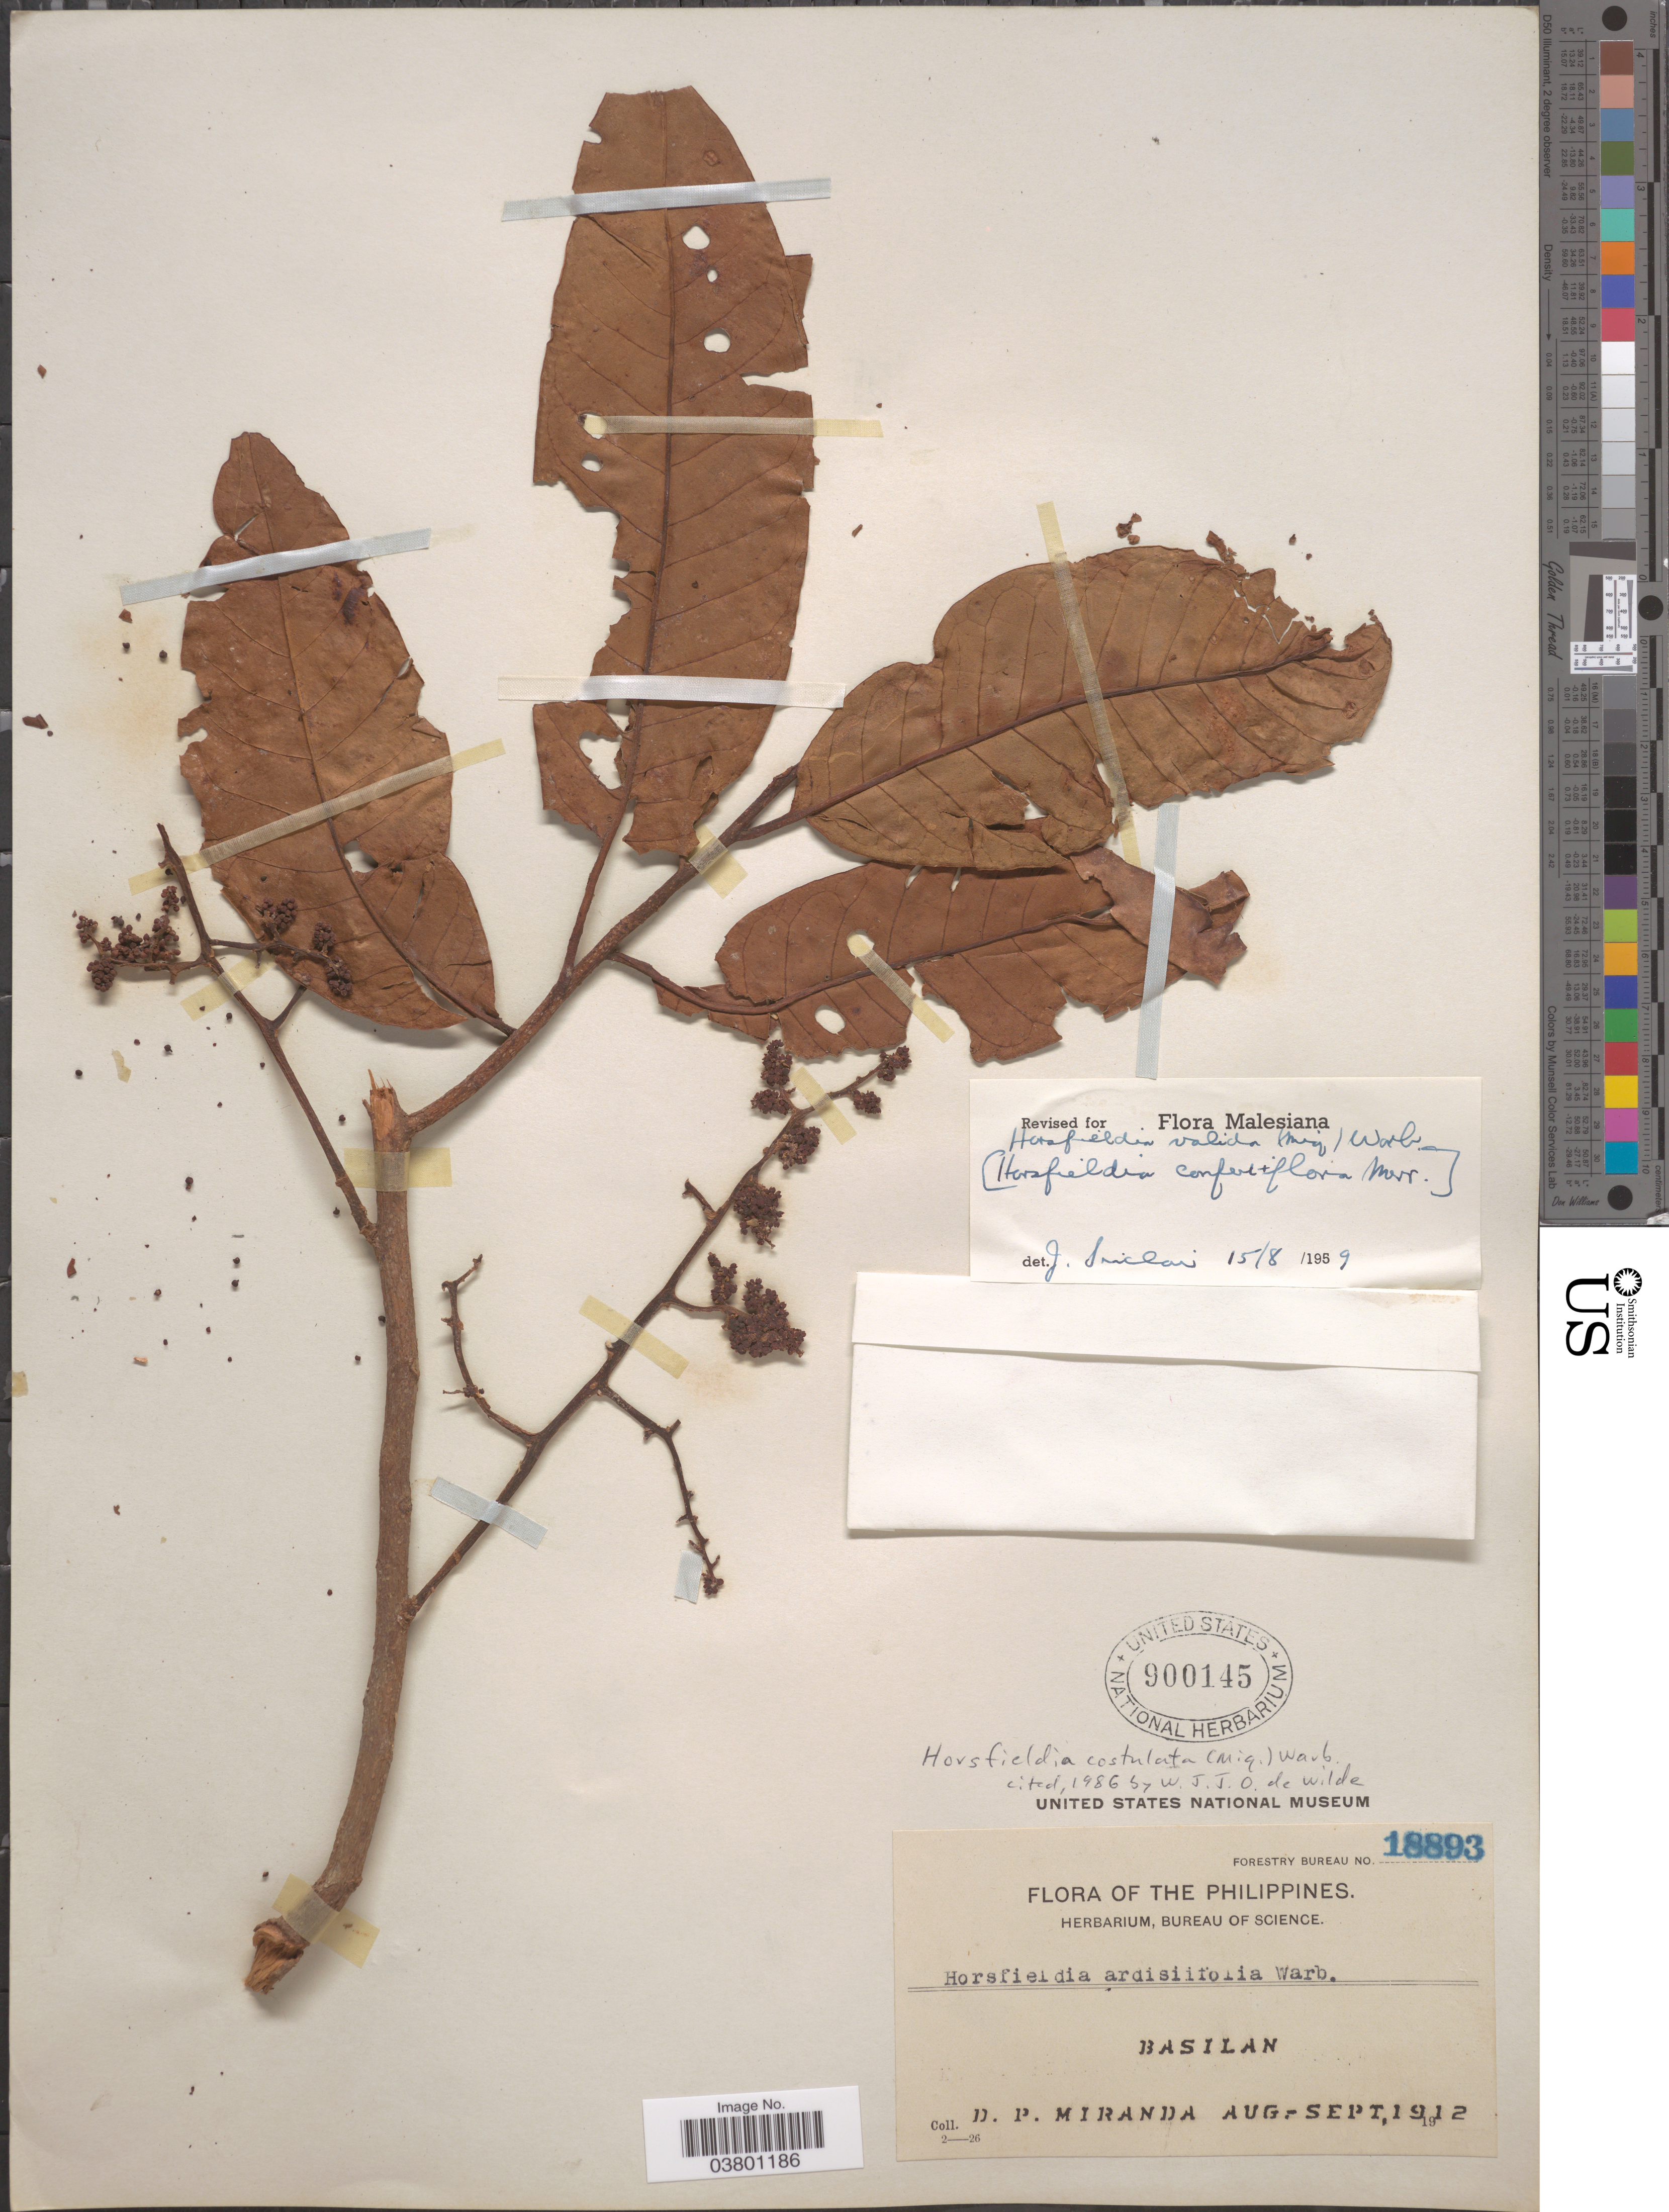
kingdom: Plantae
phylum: Tracheophyta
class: Magnoliopsida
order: Magnoliales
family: Myristicaceae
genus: Horsfieldia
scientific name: Horsfieldia costulata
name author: (Miq.) Warb.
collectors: D. P. Miranda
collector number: Forestry Bureau 18893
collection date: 1912-08/1912-09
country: Philippines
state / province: Muslim Mindanao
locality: Basilan.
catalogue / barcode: US 900145